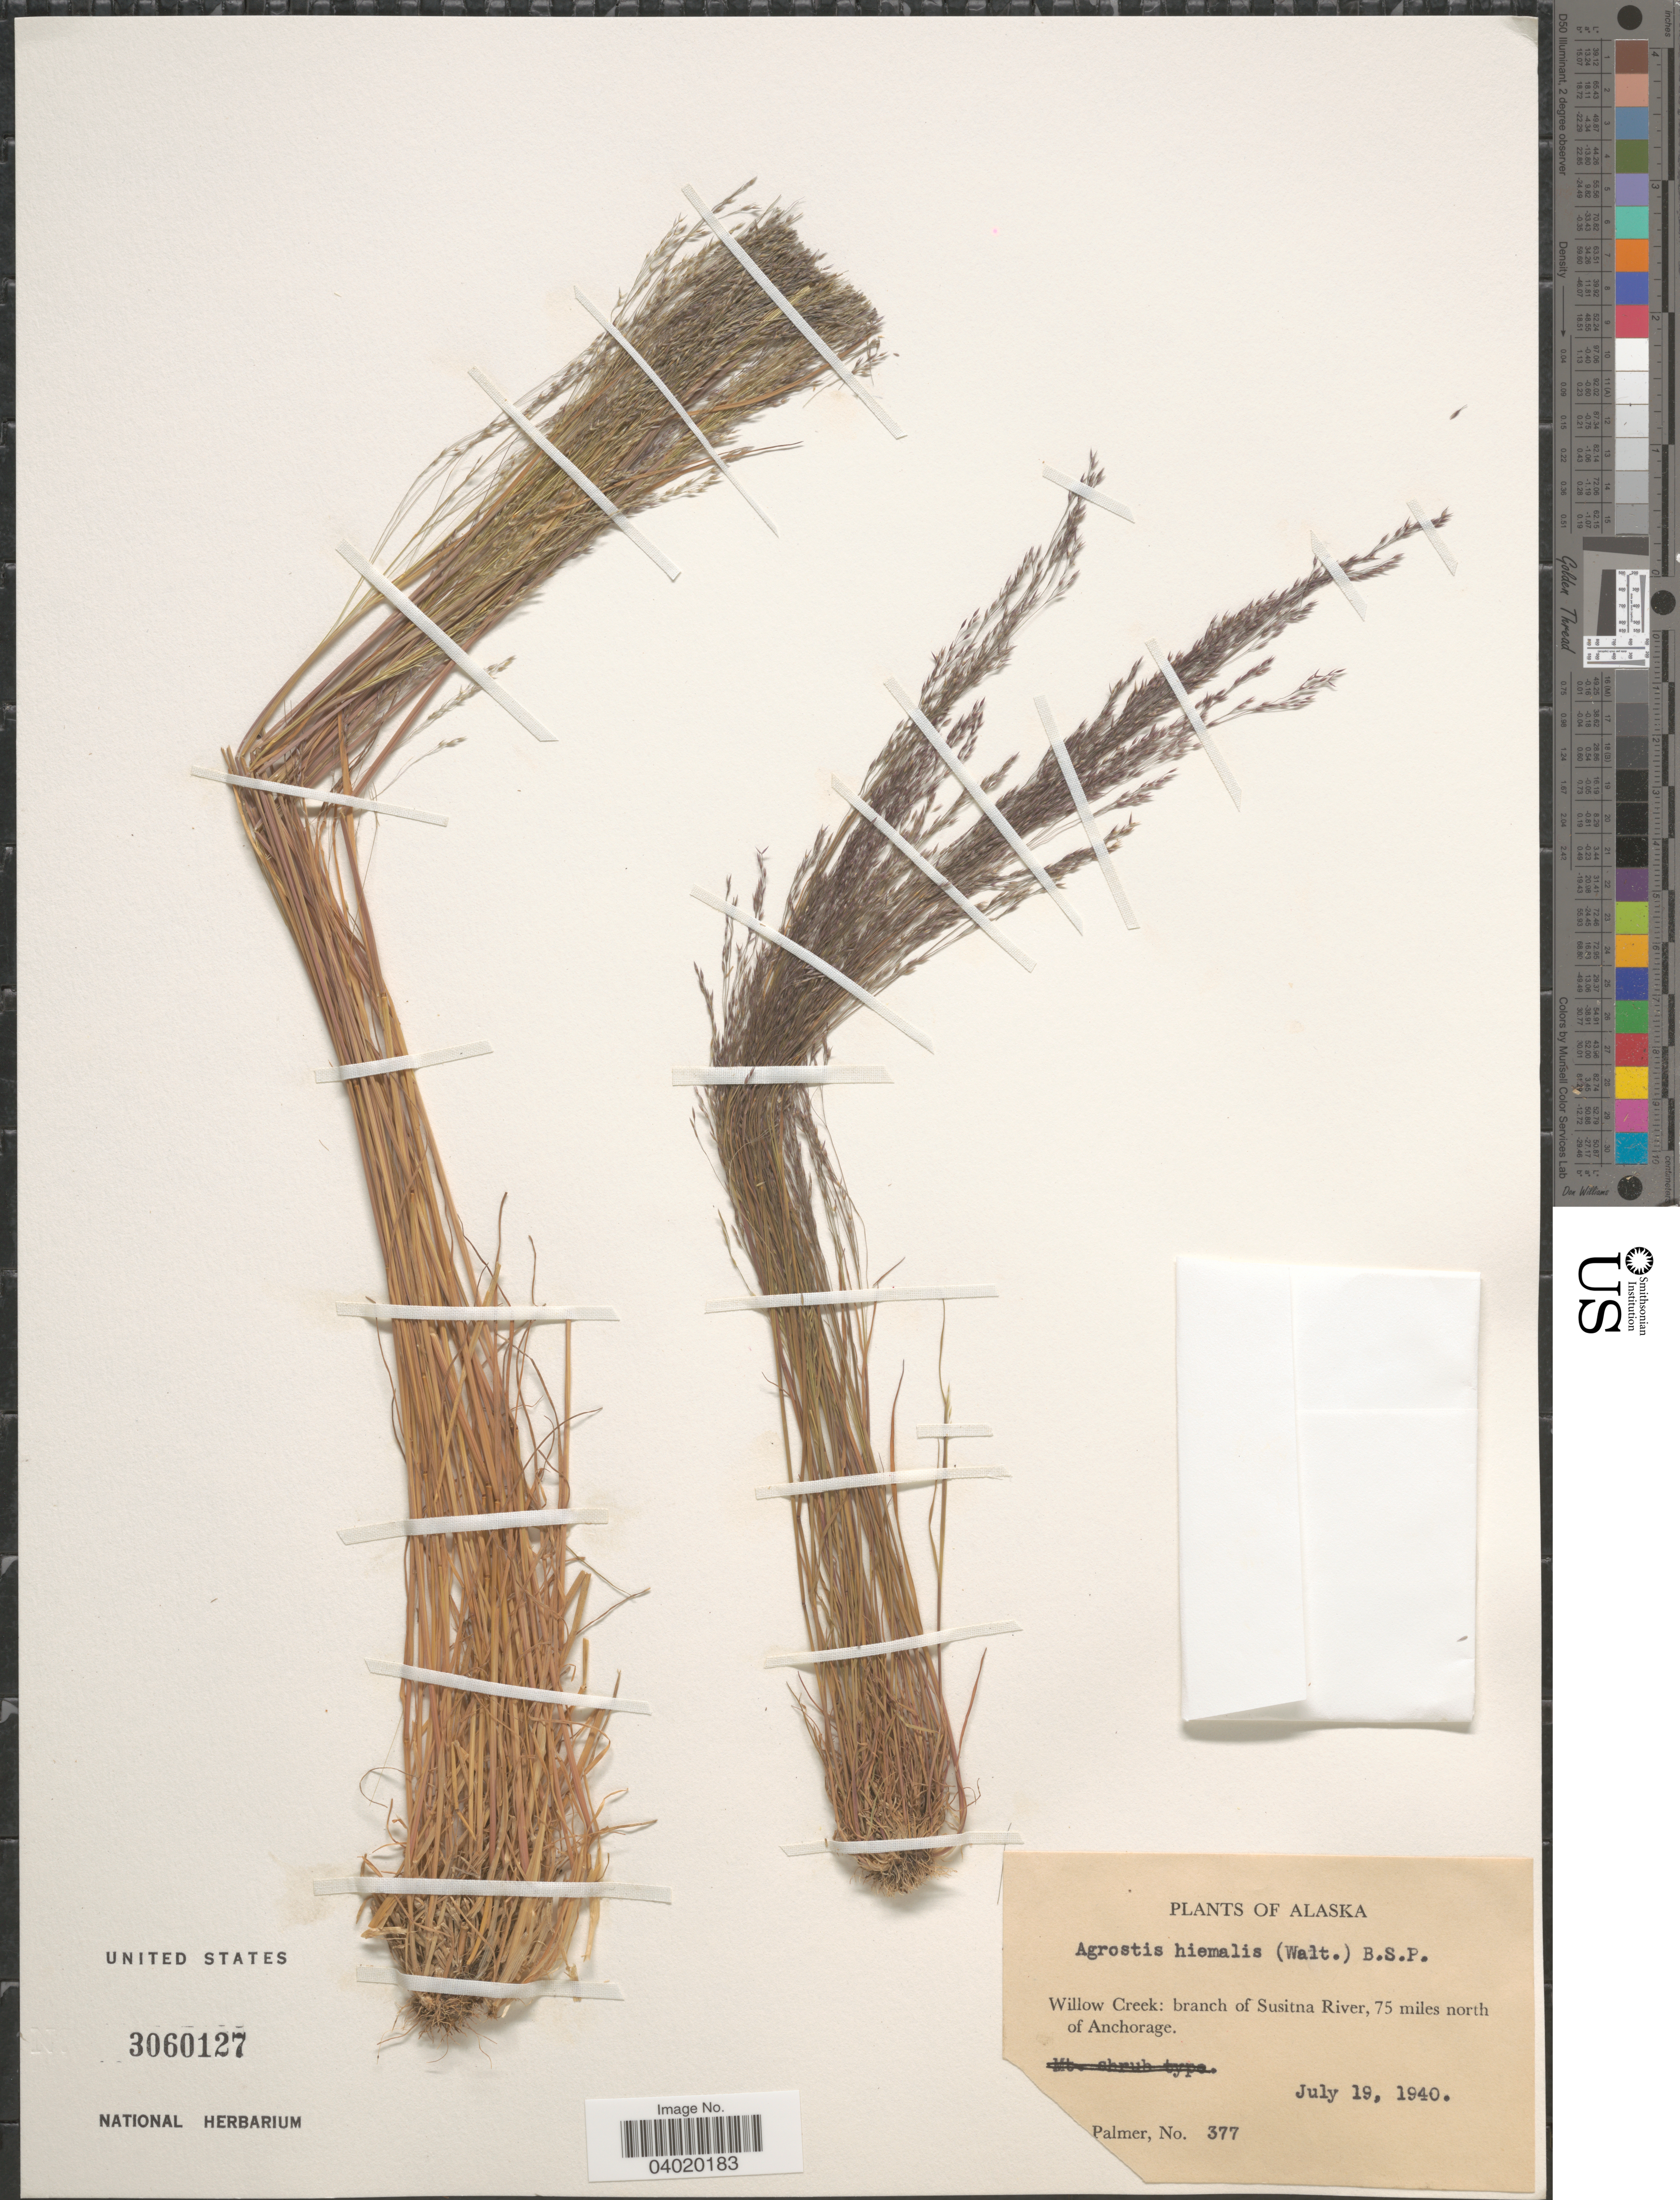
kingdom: Plantae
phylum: Tracheophyta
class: Liliopsida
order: Poales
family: Poaceae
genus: Agrostis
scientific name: Agrostis hyemalis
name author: (Walter) Britton et al.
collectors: Palmer, --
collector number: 377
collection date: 1940-07-19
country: United States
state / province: Alaska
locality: Willow Creek: branch of Susitna River, 75 miles north of Anchorage.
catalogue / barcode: US 3060127